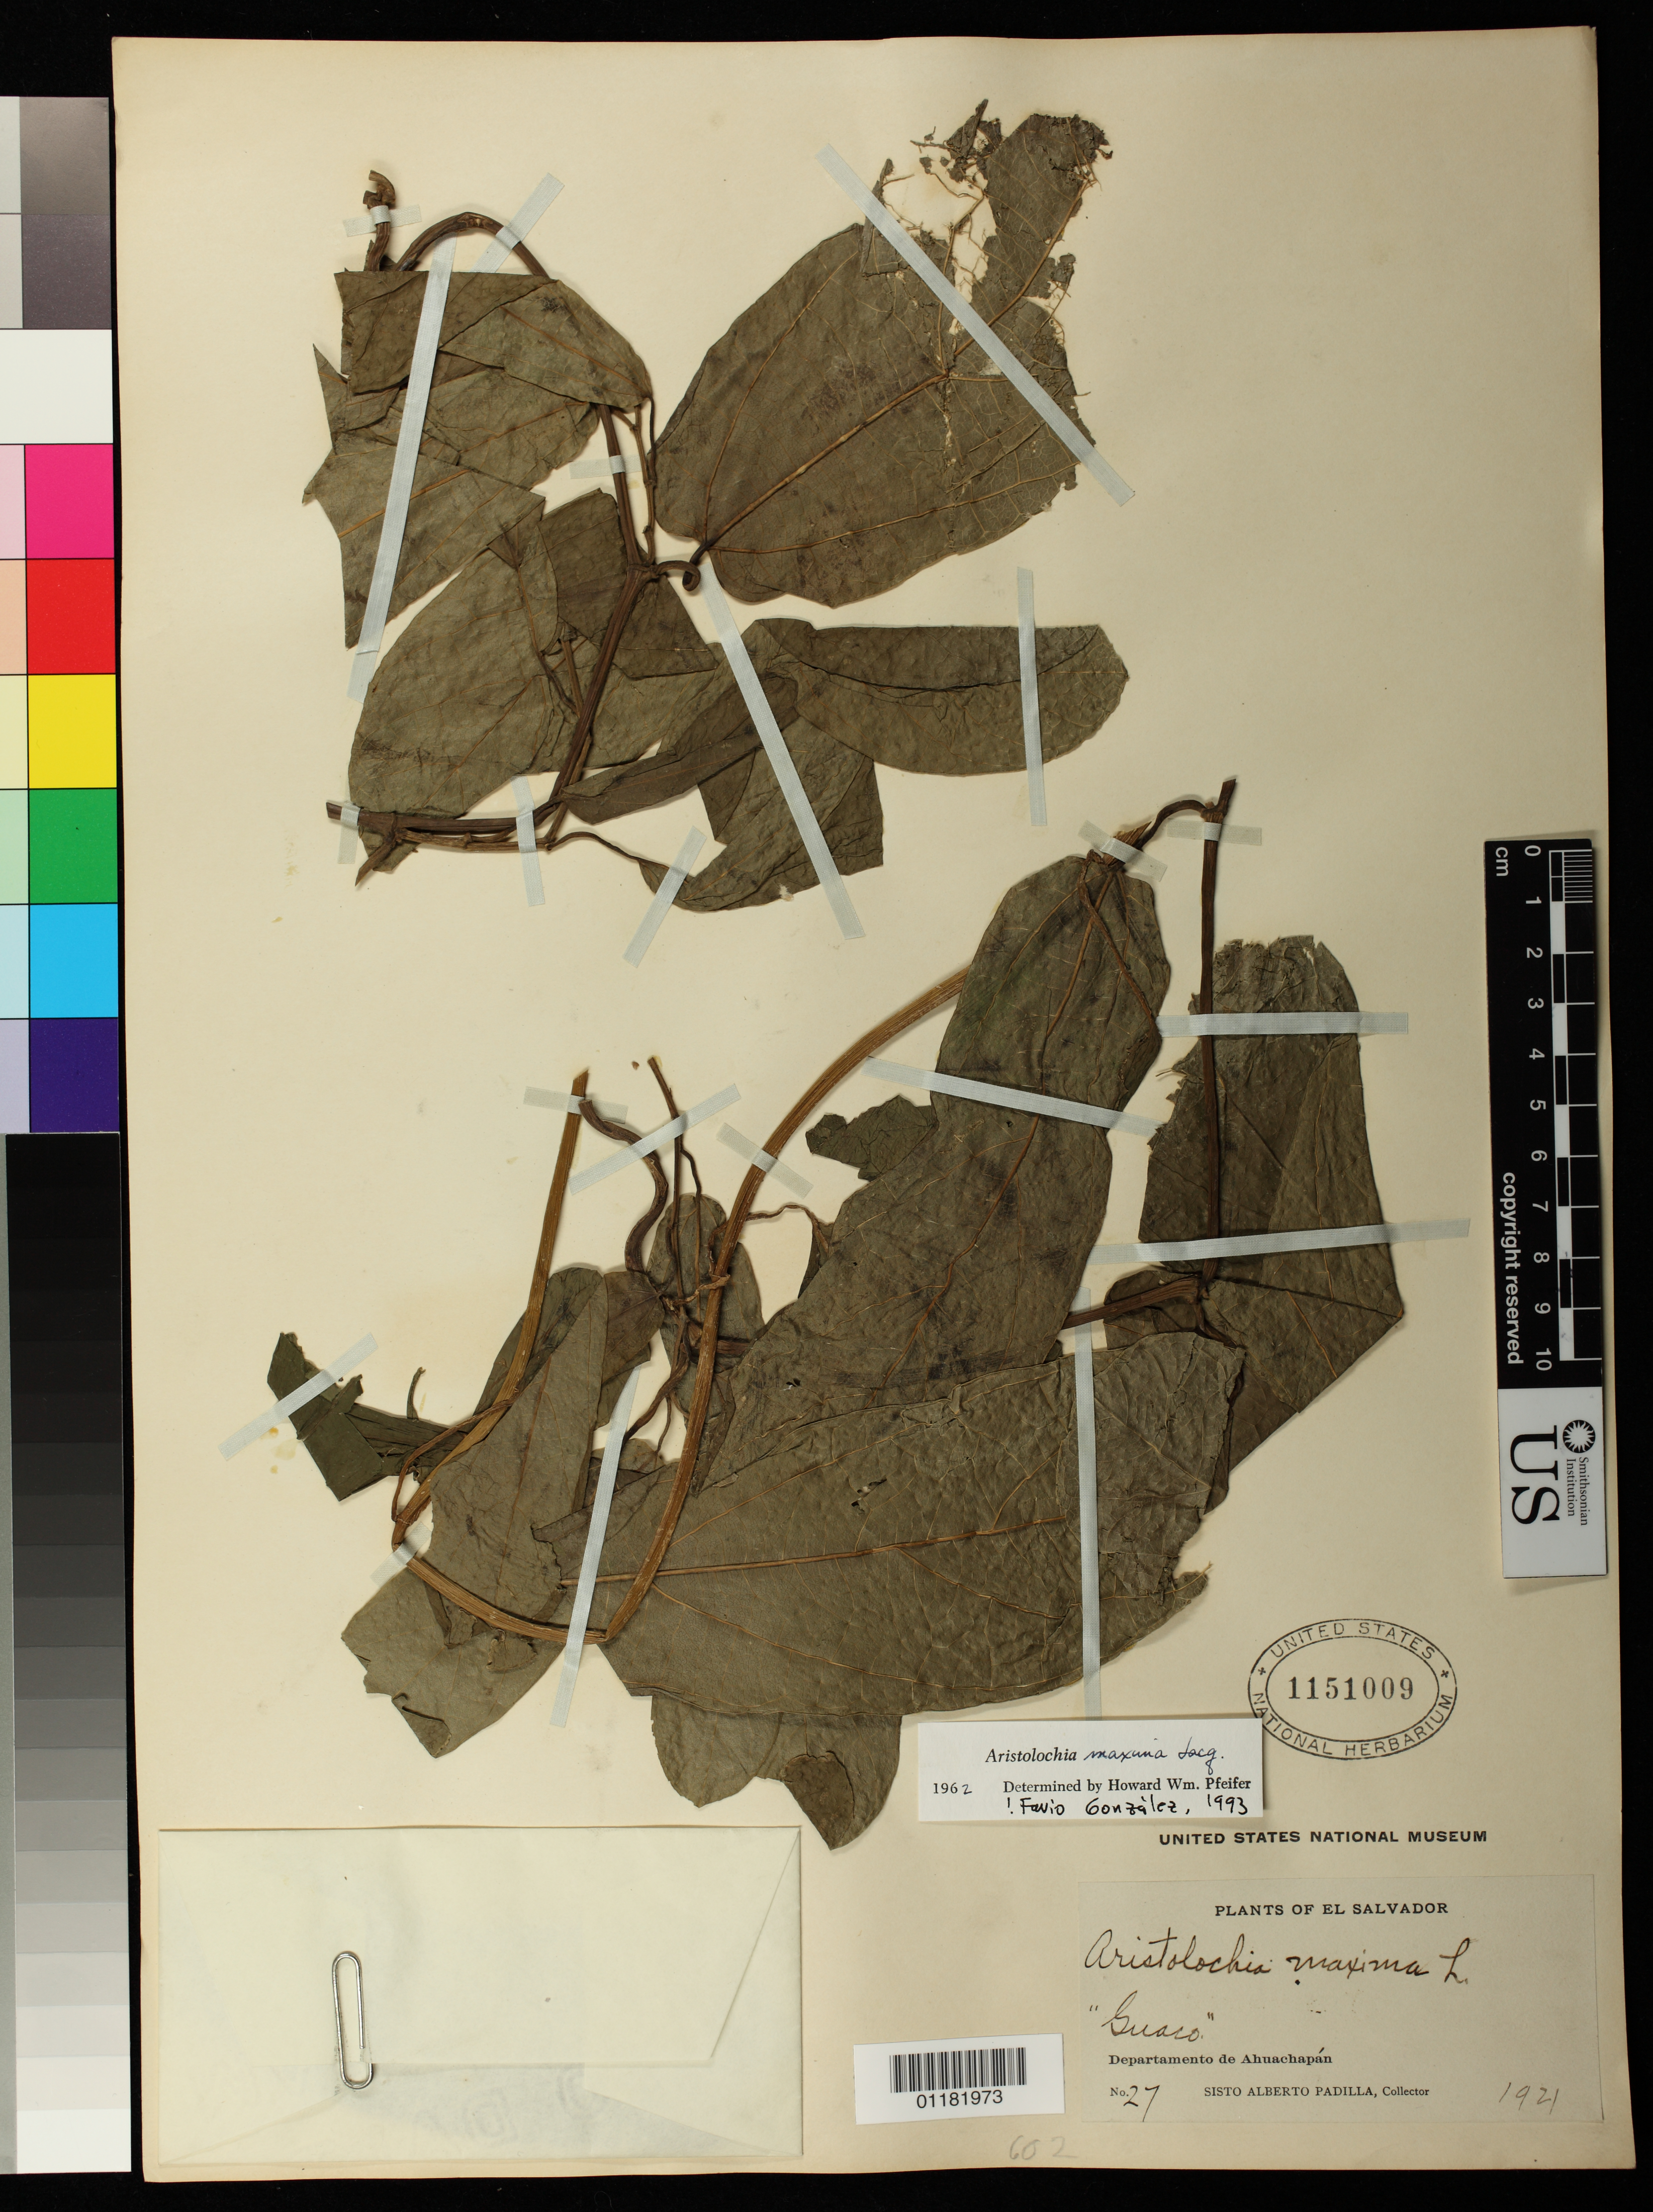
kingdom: Plantae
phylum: Tracheophyta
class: Magnoliopsida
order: Piperales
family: Aristolochiaceae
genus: Aristolochia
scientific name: Aristolochia maxima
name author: Jacq.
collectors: S. A. Padilla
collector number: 27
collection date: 1921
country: El Salvador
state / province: Ahuachapan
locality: "Gusco" Departmento de Ahuachapan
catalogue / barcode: US 1151009